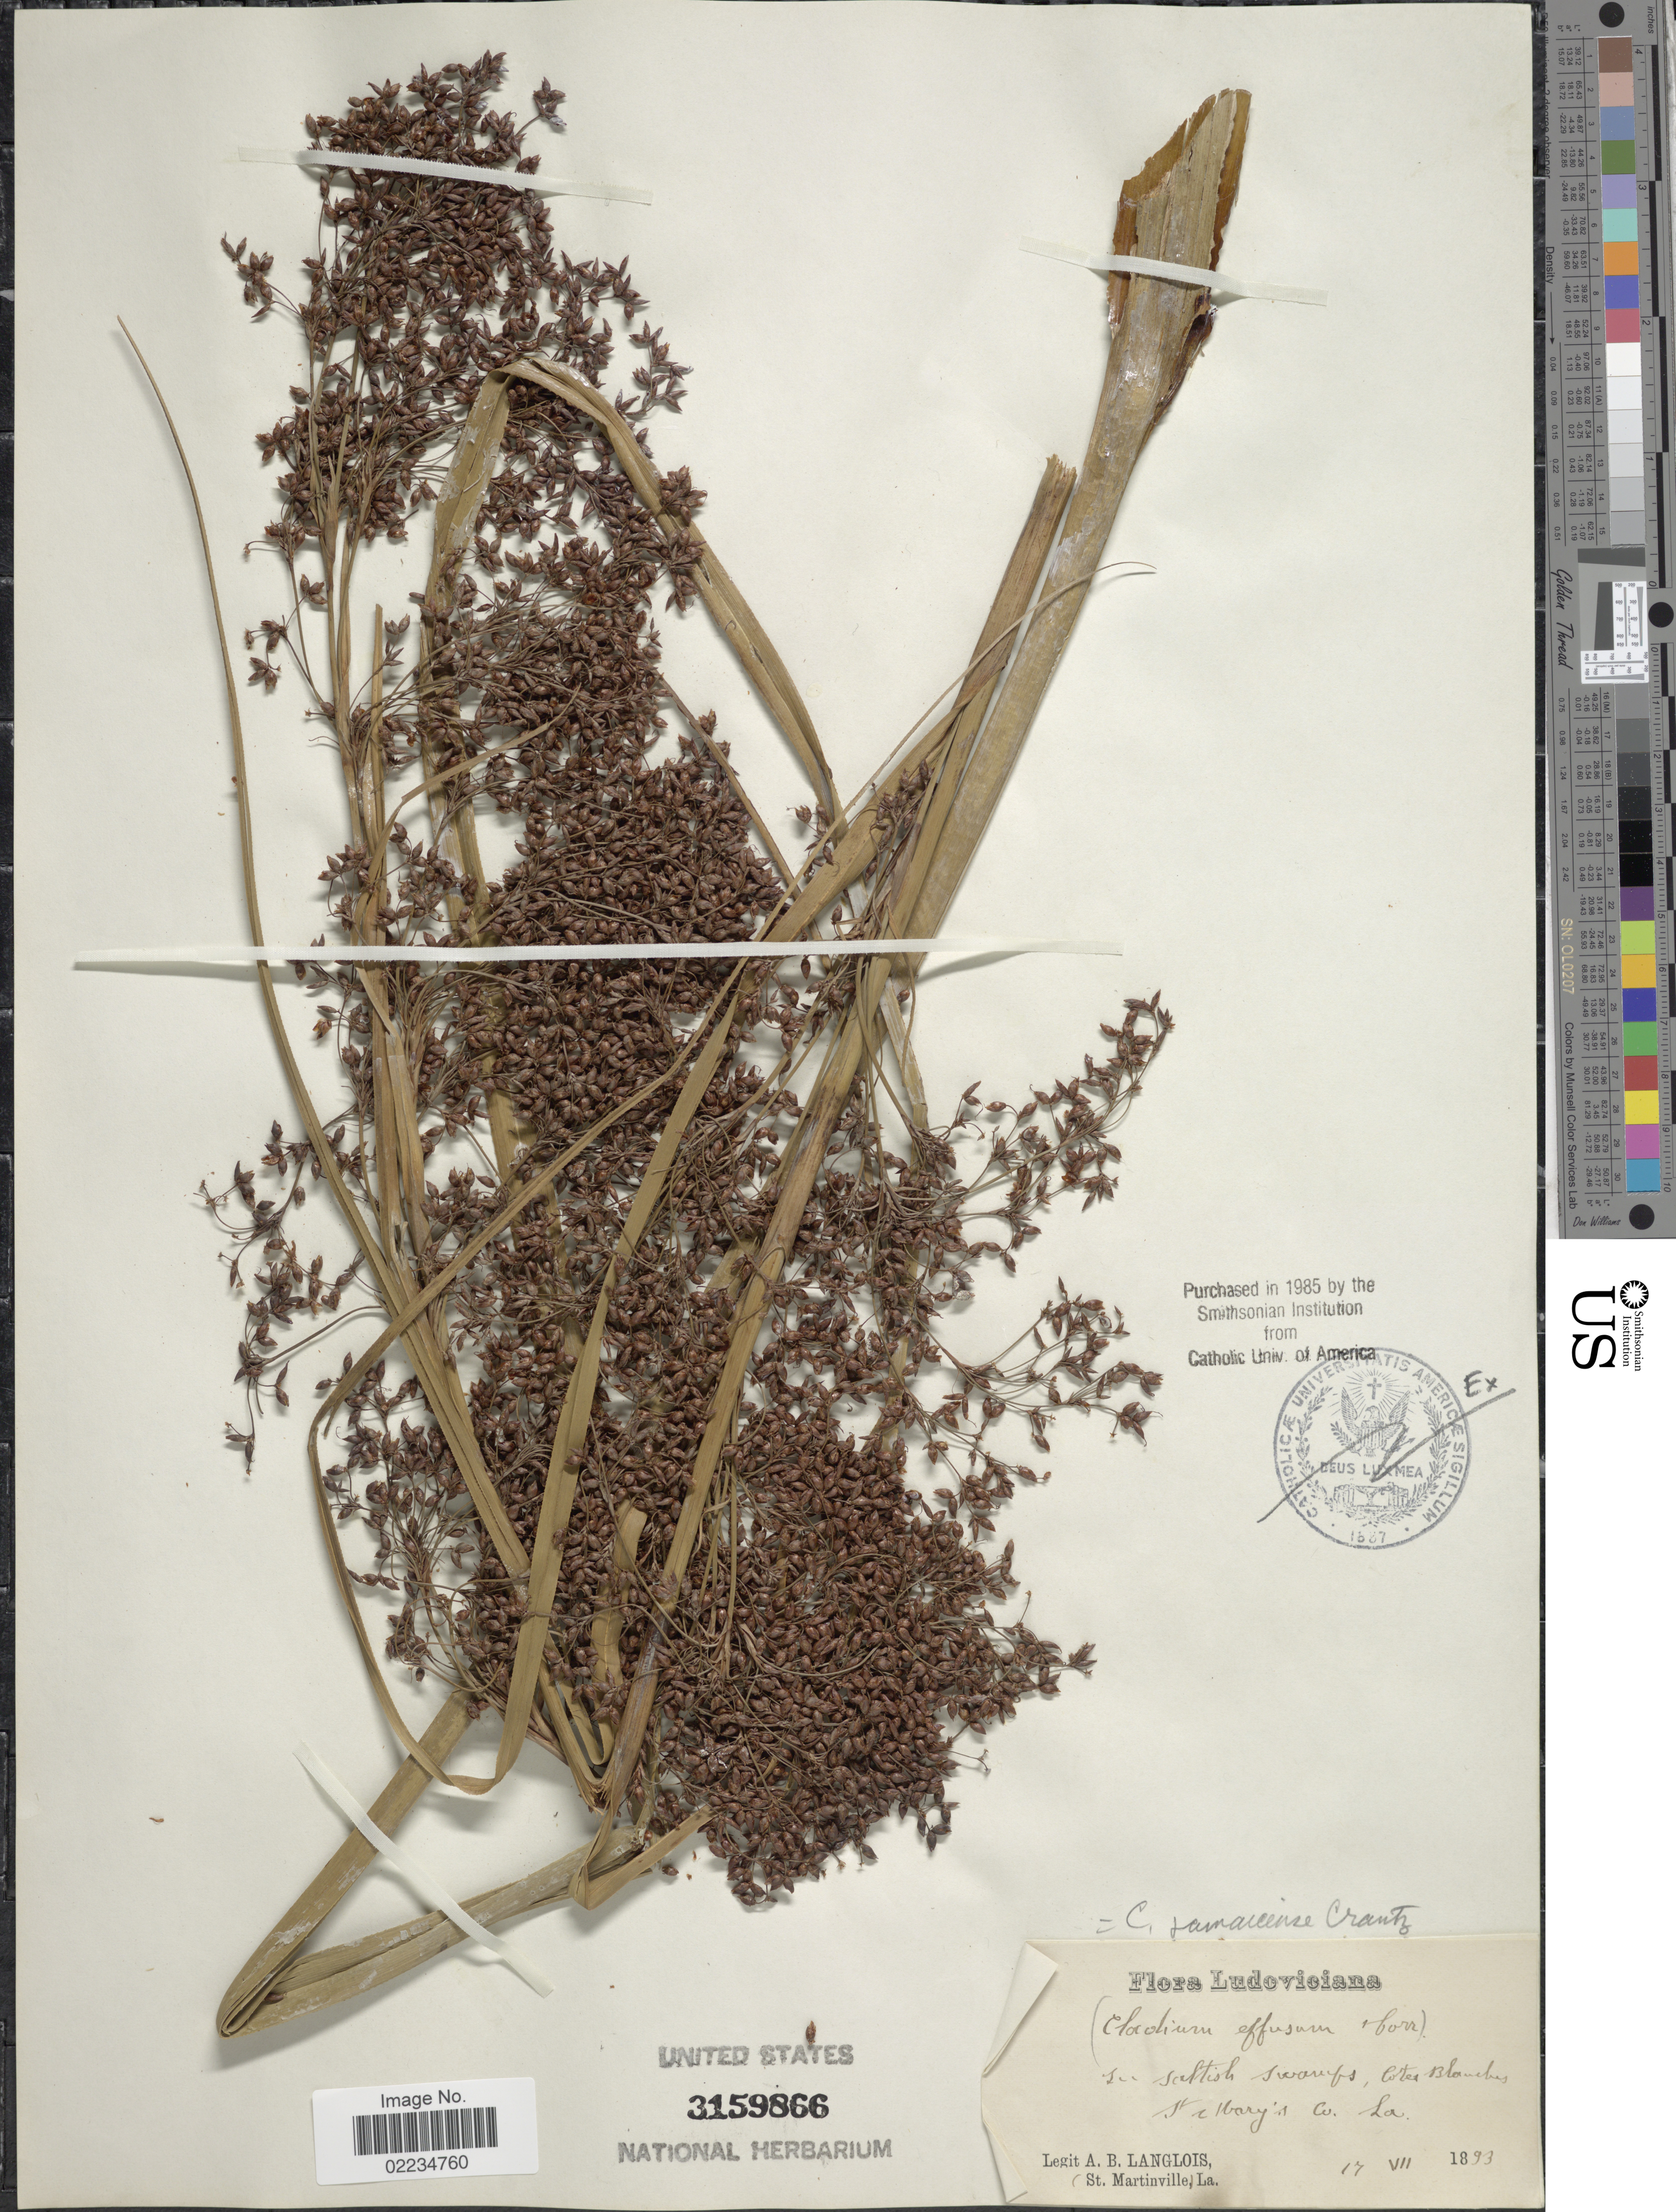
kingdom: Plantae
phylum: Tracheophyta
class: Liliopsida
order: Poales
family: Cyperaceae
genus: Cladium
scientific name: Cladium jamaicense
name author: Crantz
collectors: A. Langlois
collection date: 1893-07-17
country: United States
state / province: Louisiana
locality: Cortes Blanches, St. Mary's Co., La.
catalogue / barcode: US 3159866